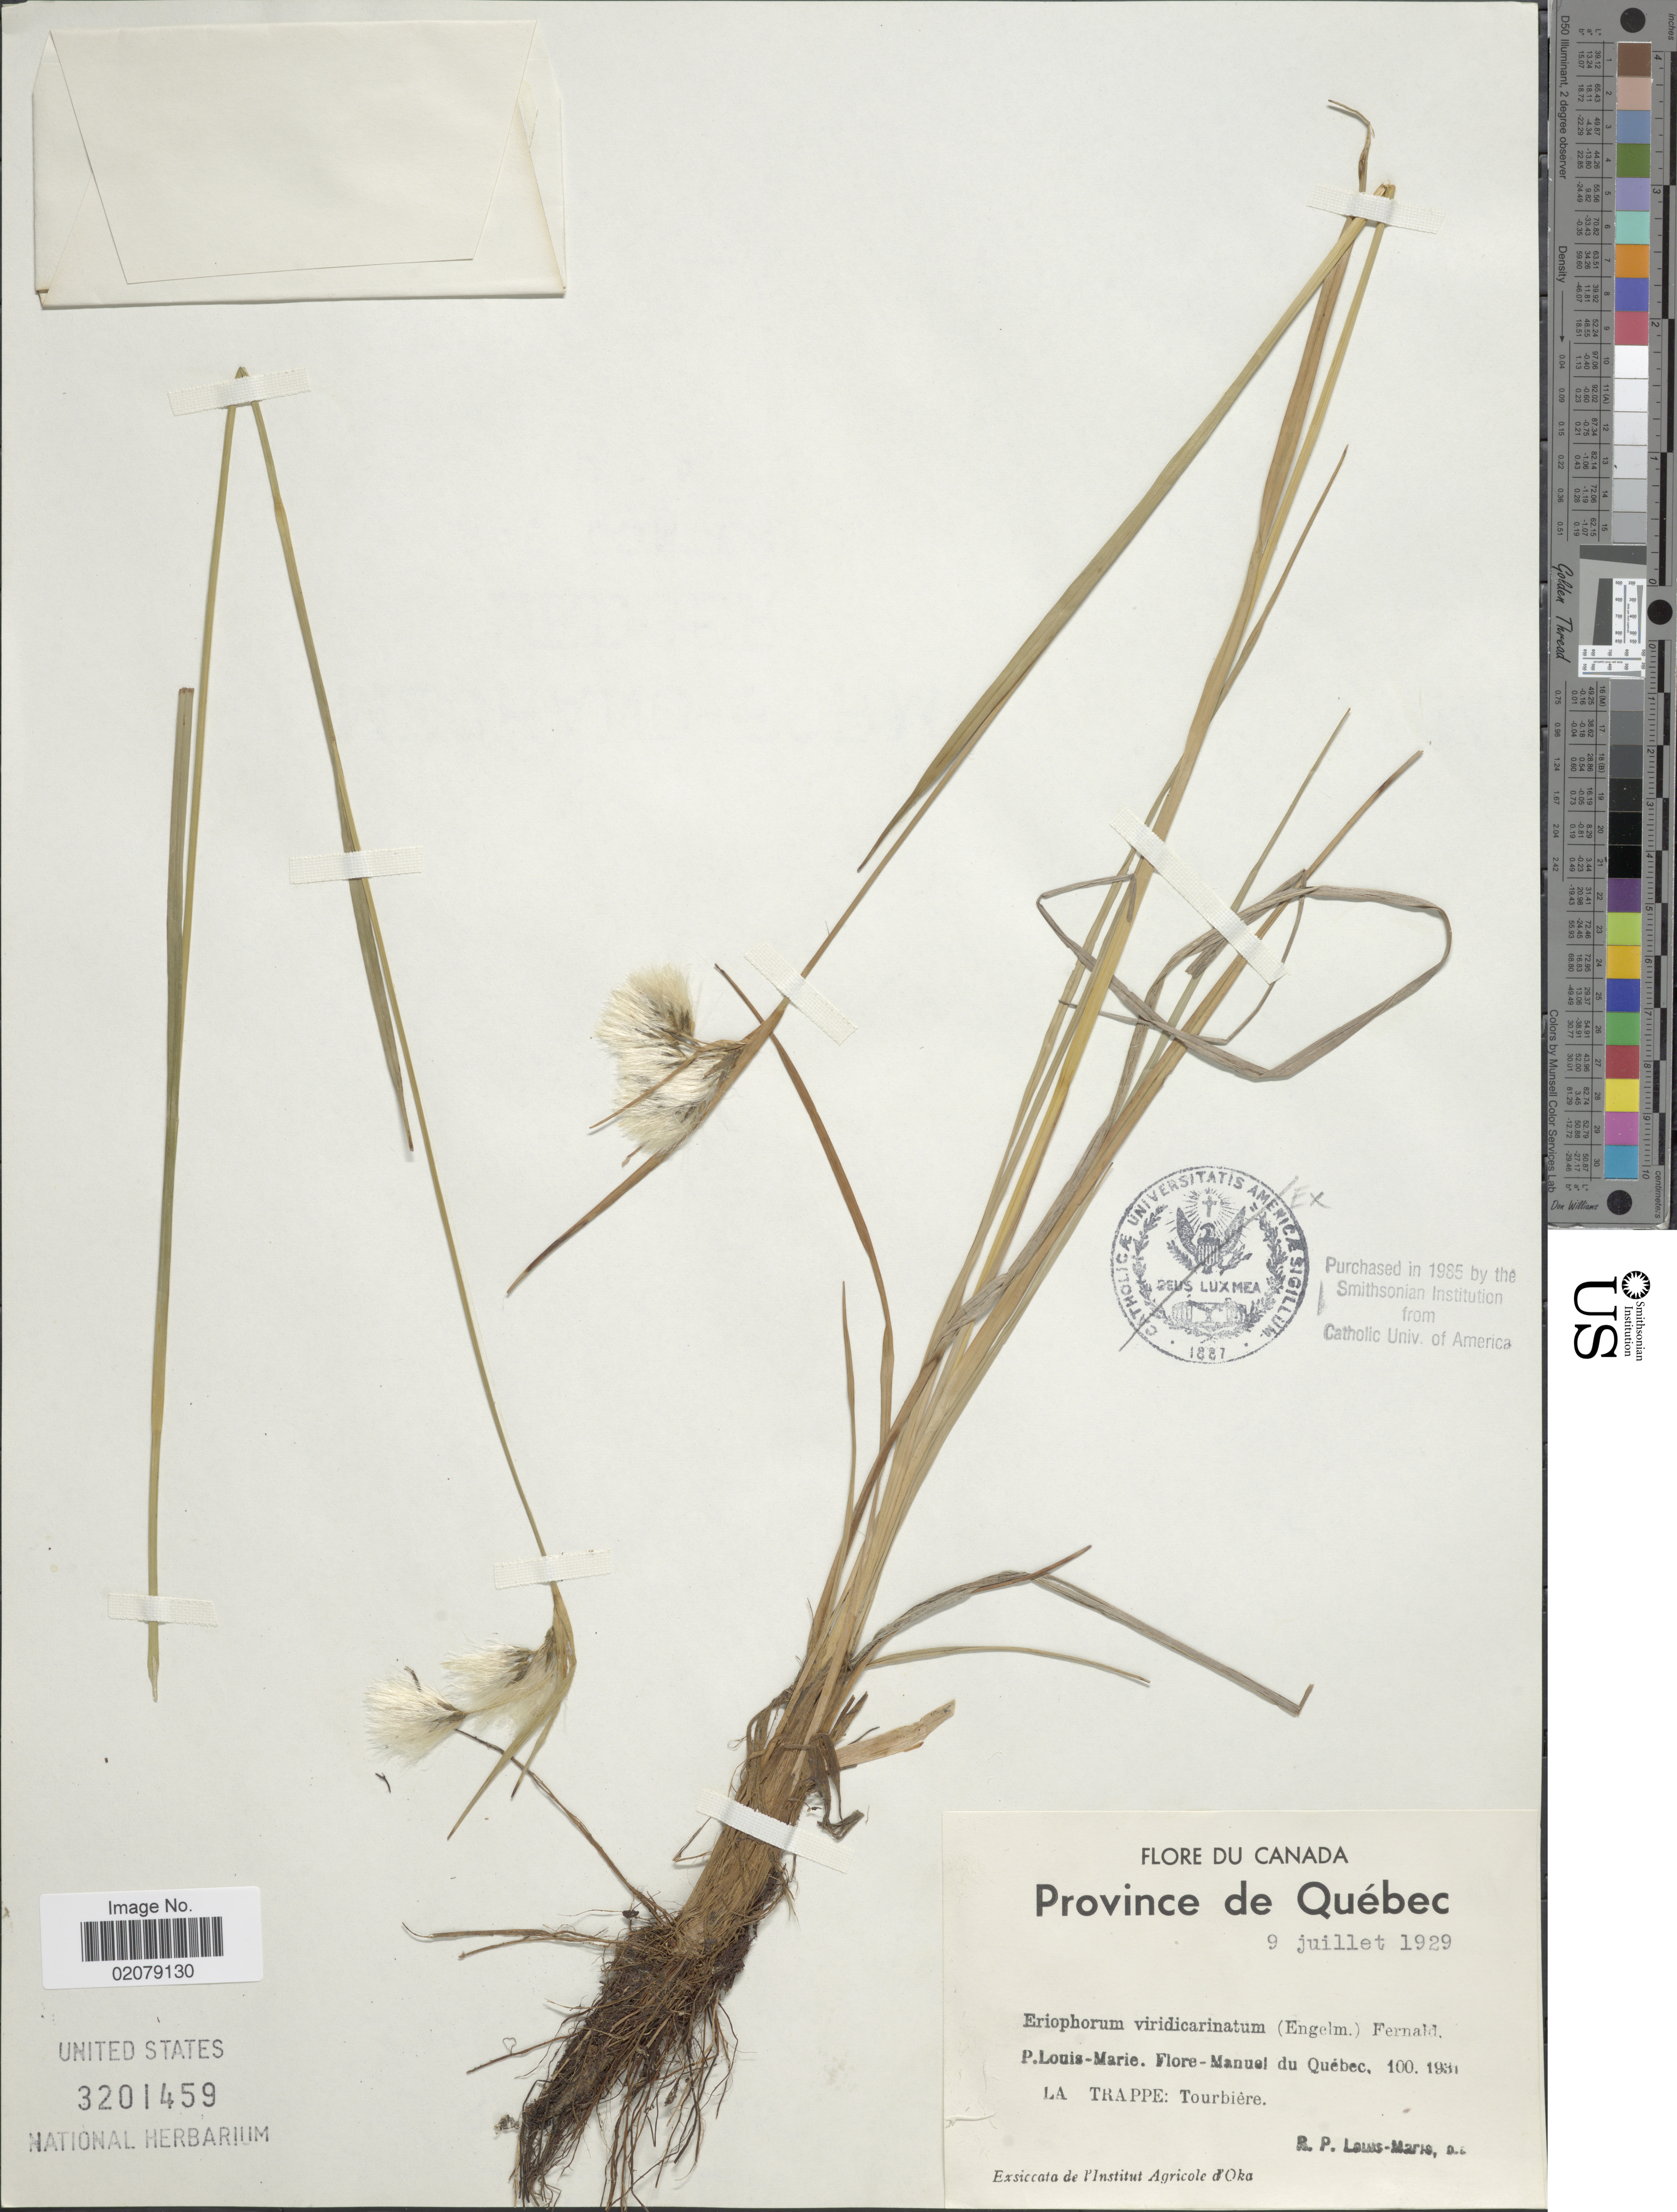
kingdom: Plantae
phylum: Tracheophyta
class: Liliopsida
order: Poales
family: Cyperaceae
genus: Eriophorum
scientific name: Eriophorum viridicarinatum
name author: (Englem.) Fernald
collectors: L.-M. LaLonde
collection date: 1929-07-09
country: Canada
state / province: Quebec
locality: Province de Quebec, Manuel du Quebec, La Trappe Tourbiere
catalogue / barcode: US 3201459